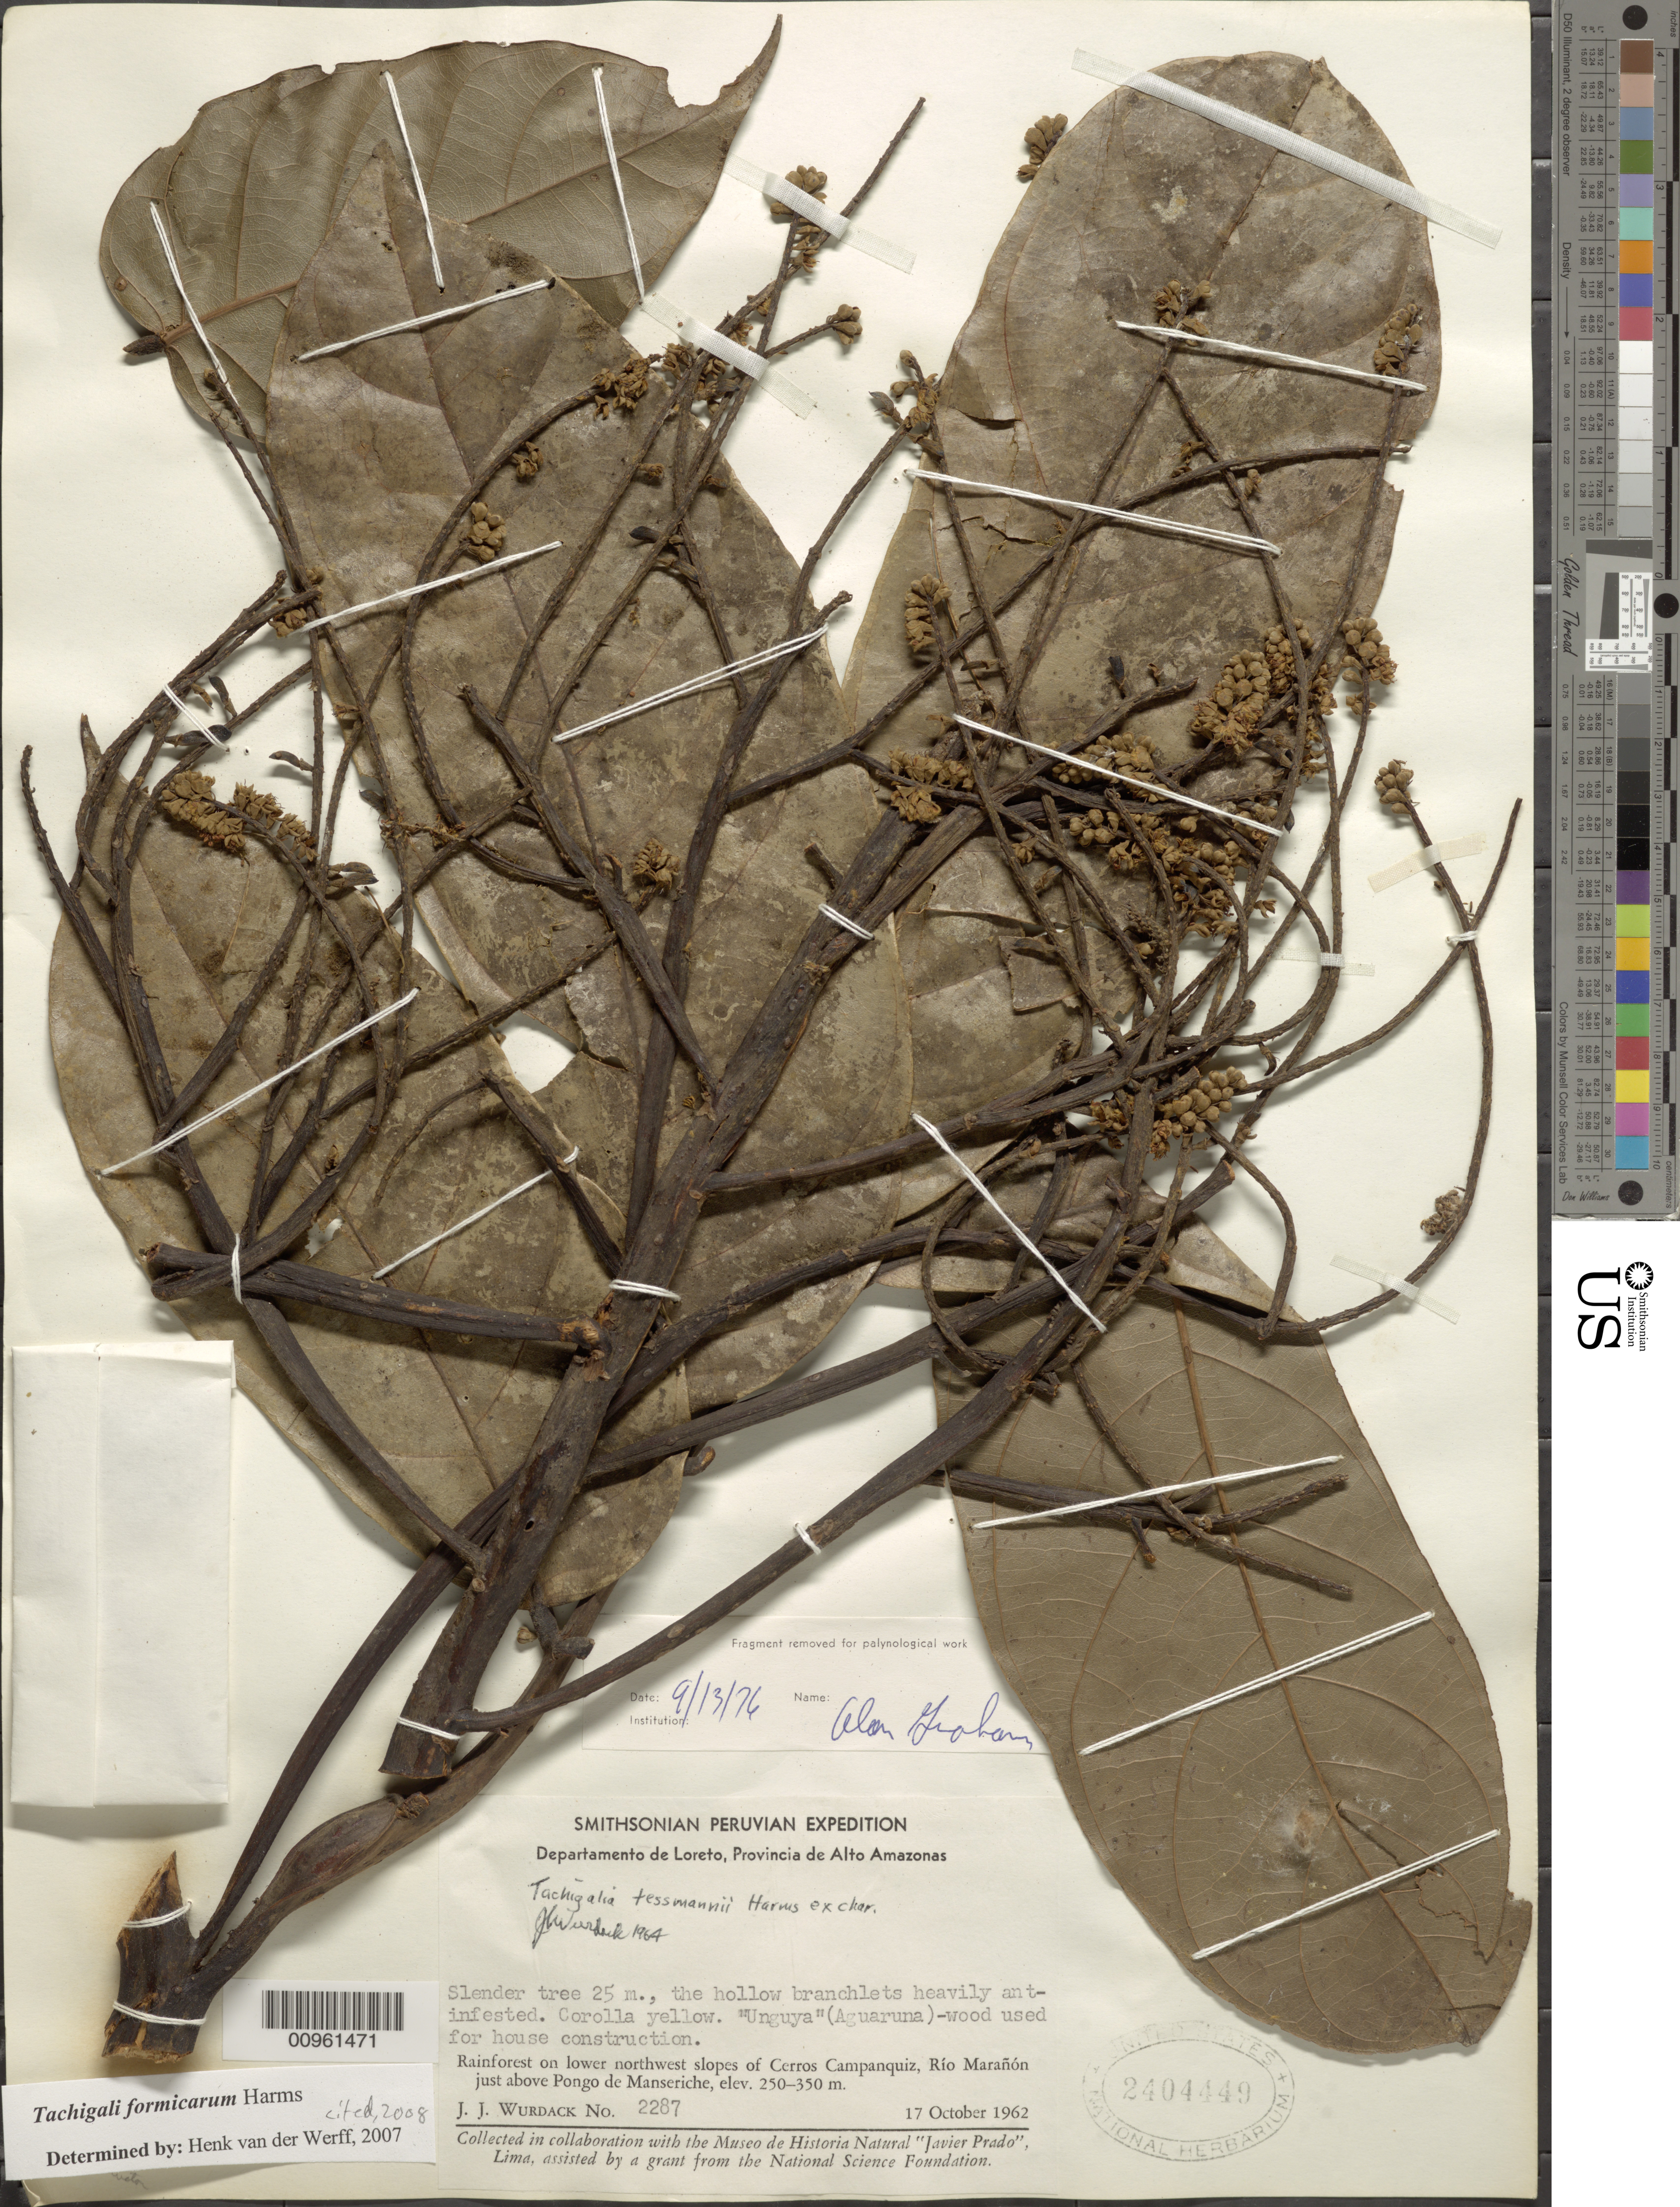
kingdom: Plantae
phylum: Tracheophyta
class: Magnoliopsida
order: Fabales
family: Fabaceae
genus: Tachigali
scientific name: Tachigali formicarum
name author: Harms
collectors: J. J. Wurdack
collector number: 2287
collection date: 1962-10-17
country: Peru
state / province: Loreto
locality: Rainforest on lower NW slopes of Cerros Campanquiz, Rio Maranon just above Pongo de Manseriche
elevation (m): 250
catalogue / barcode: US 2404449